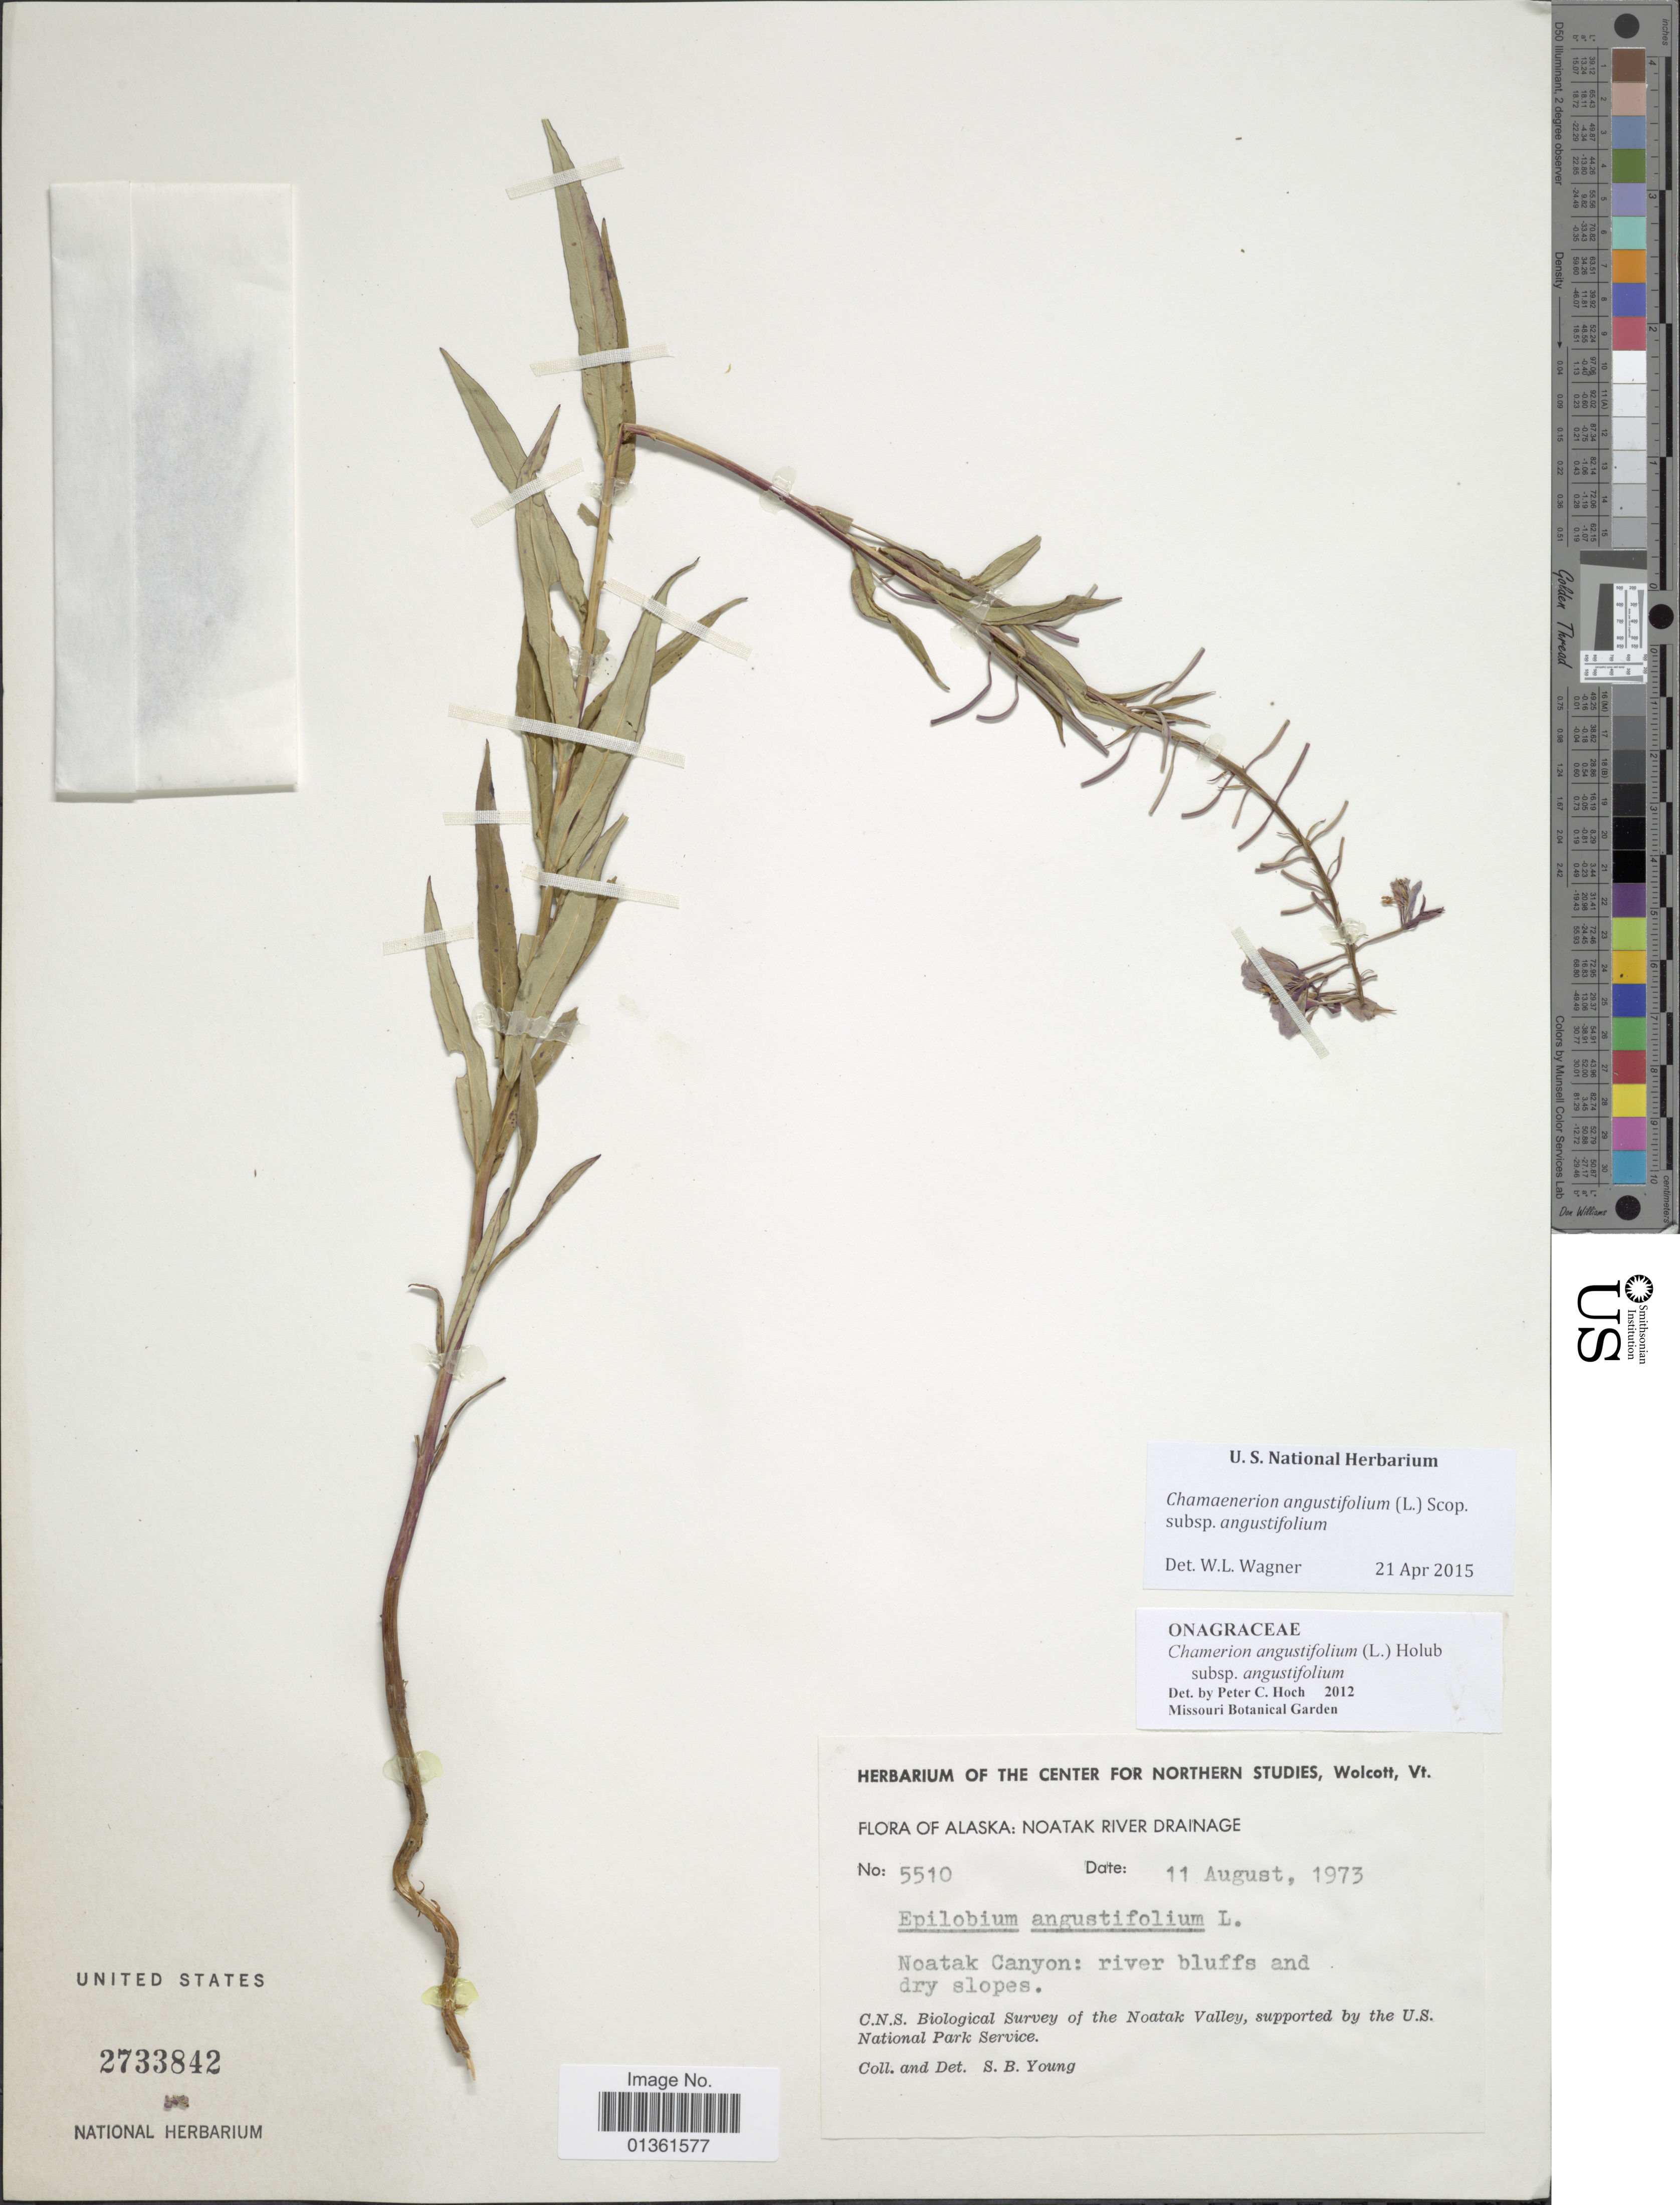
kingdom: Plantae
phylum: Tracheophyta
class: Magnoliopsida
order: Myrtales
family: Onagraceae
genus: Chamaenerion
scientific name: Chamaenerion angustifolium subsp. angustifolium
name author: (L.) Scop.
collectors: S. Young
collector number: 5510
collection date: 1973-08-11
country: United States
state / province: Alaska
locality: Noatak River Drainage. Noatak Canyon: river bluffs and dry slopes.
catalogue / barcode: US 2733842